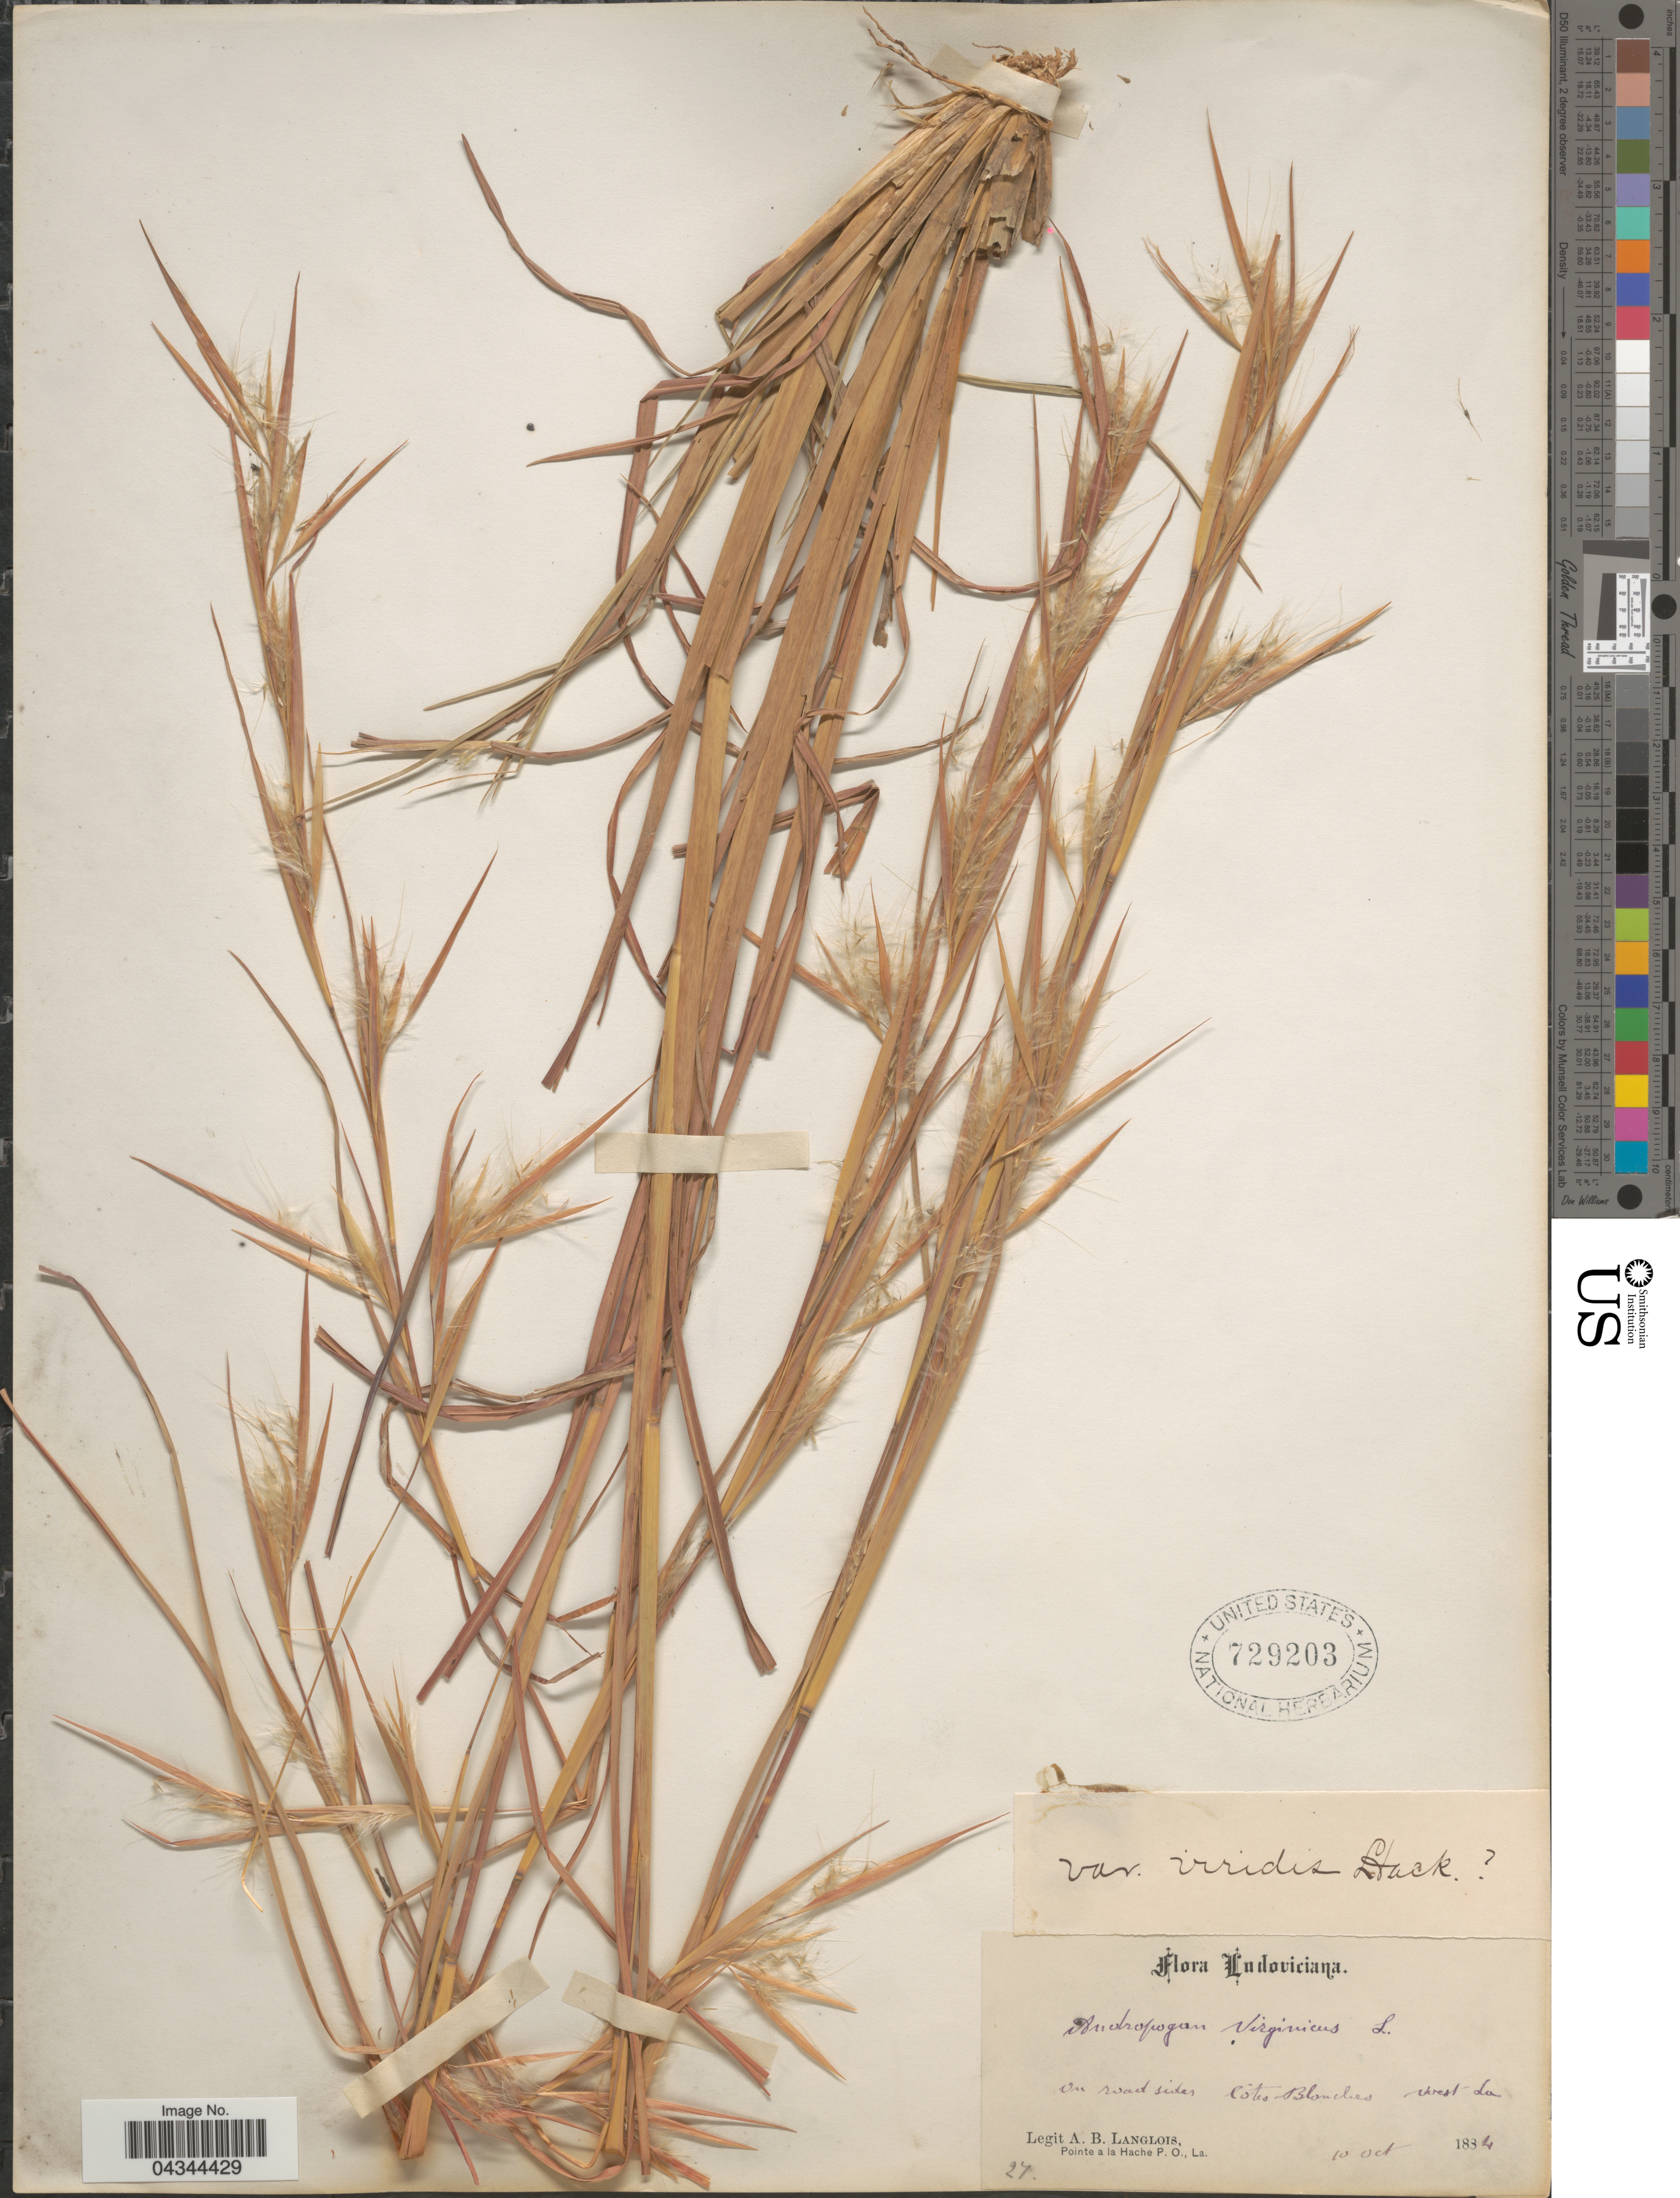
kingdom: Plantae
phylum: Tracheophyta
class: Liliopsida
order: Poales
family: Poaceae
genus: Andropogon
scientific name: Andropogon virginicus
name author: L.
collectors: A. Langlois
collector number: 27?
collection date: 1884-10-10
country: United States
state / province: Louisiana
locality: Ludoviciana. On road sides. Côtes-Blanches. West-La.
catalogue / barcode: US 729203